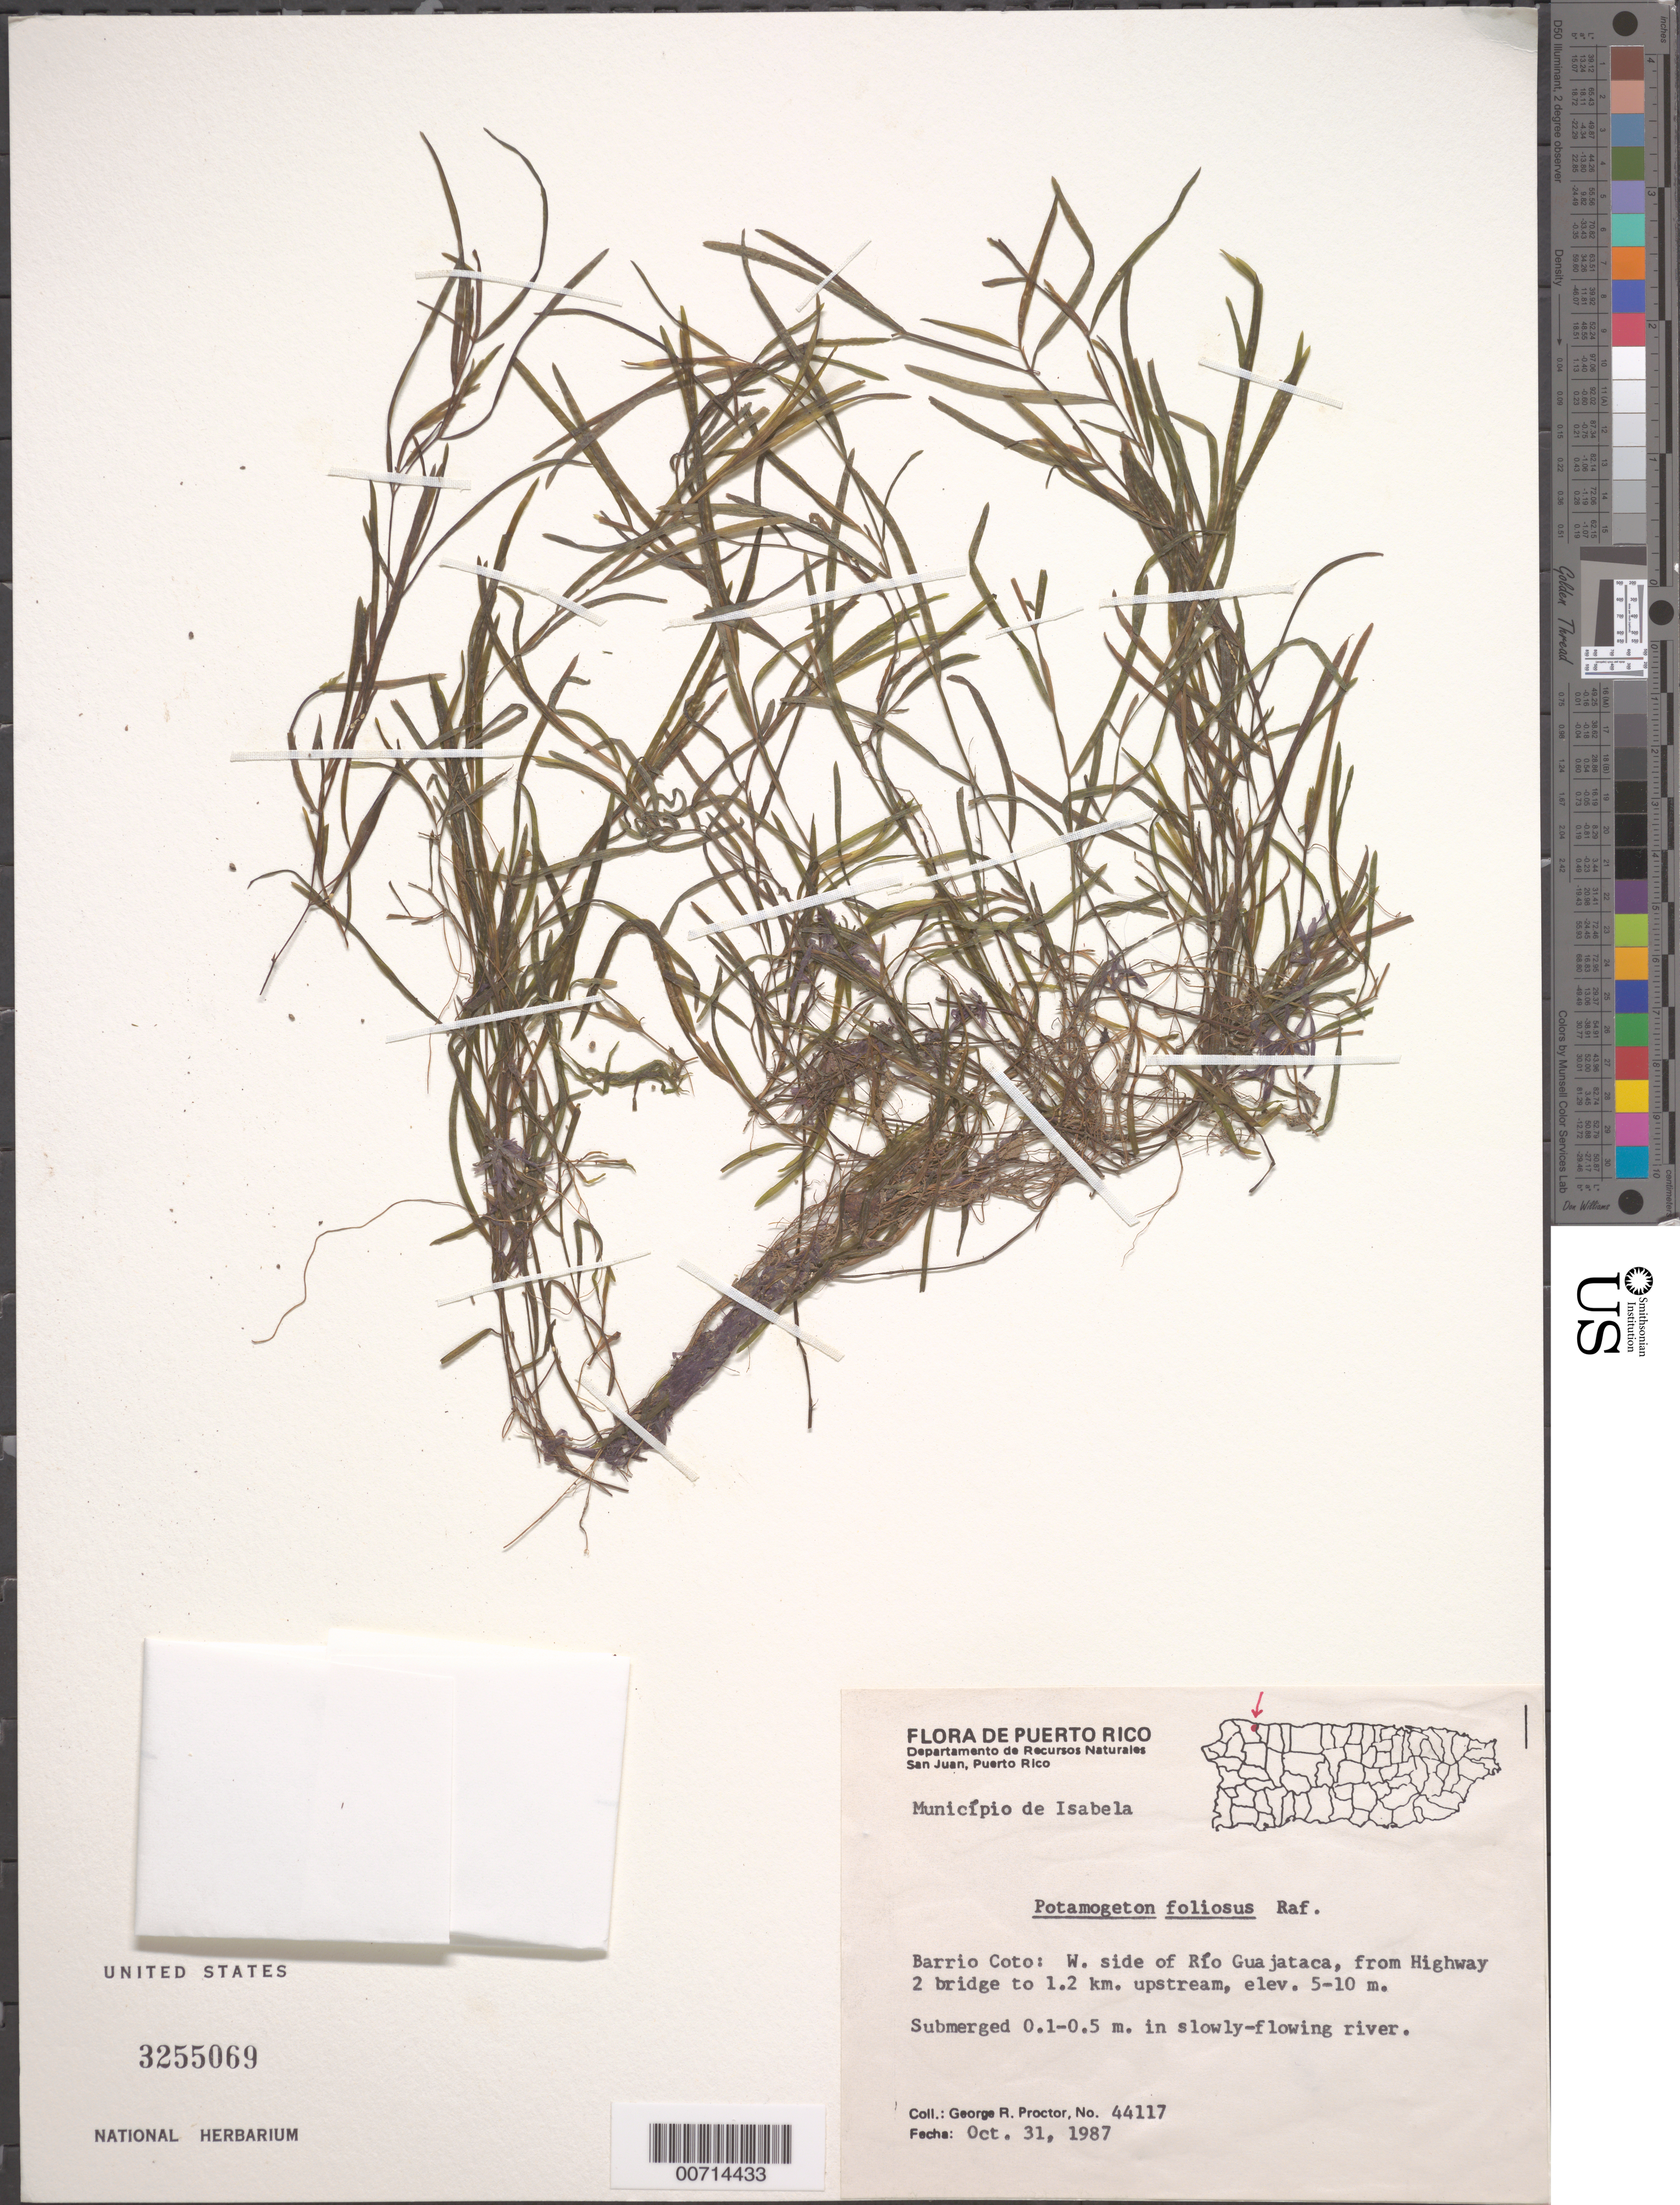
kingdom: Plantae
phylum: Tracheophyta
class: Liliopsida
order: Alismatales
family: Potamogetonaceae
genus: Potamogeton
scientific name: Potamogeton foliosus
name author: Raf.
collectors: G. R. Proctor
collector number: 44117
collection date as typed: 31 Oct 1987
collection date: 1987-10-31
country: Puerto Rico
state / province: Isabela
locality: Mun. Isabella, Barrio Coto: W side of Rio Guajataca, from hwy 2 bridge to 1.2 km upstream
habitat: Submerged, in slowly-flowing river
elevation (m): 5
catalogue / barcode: US 3255069